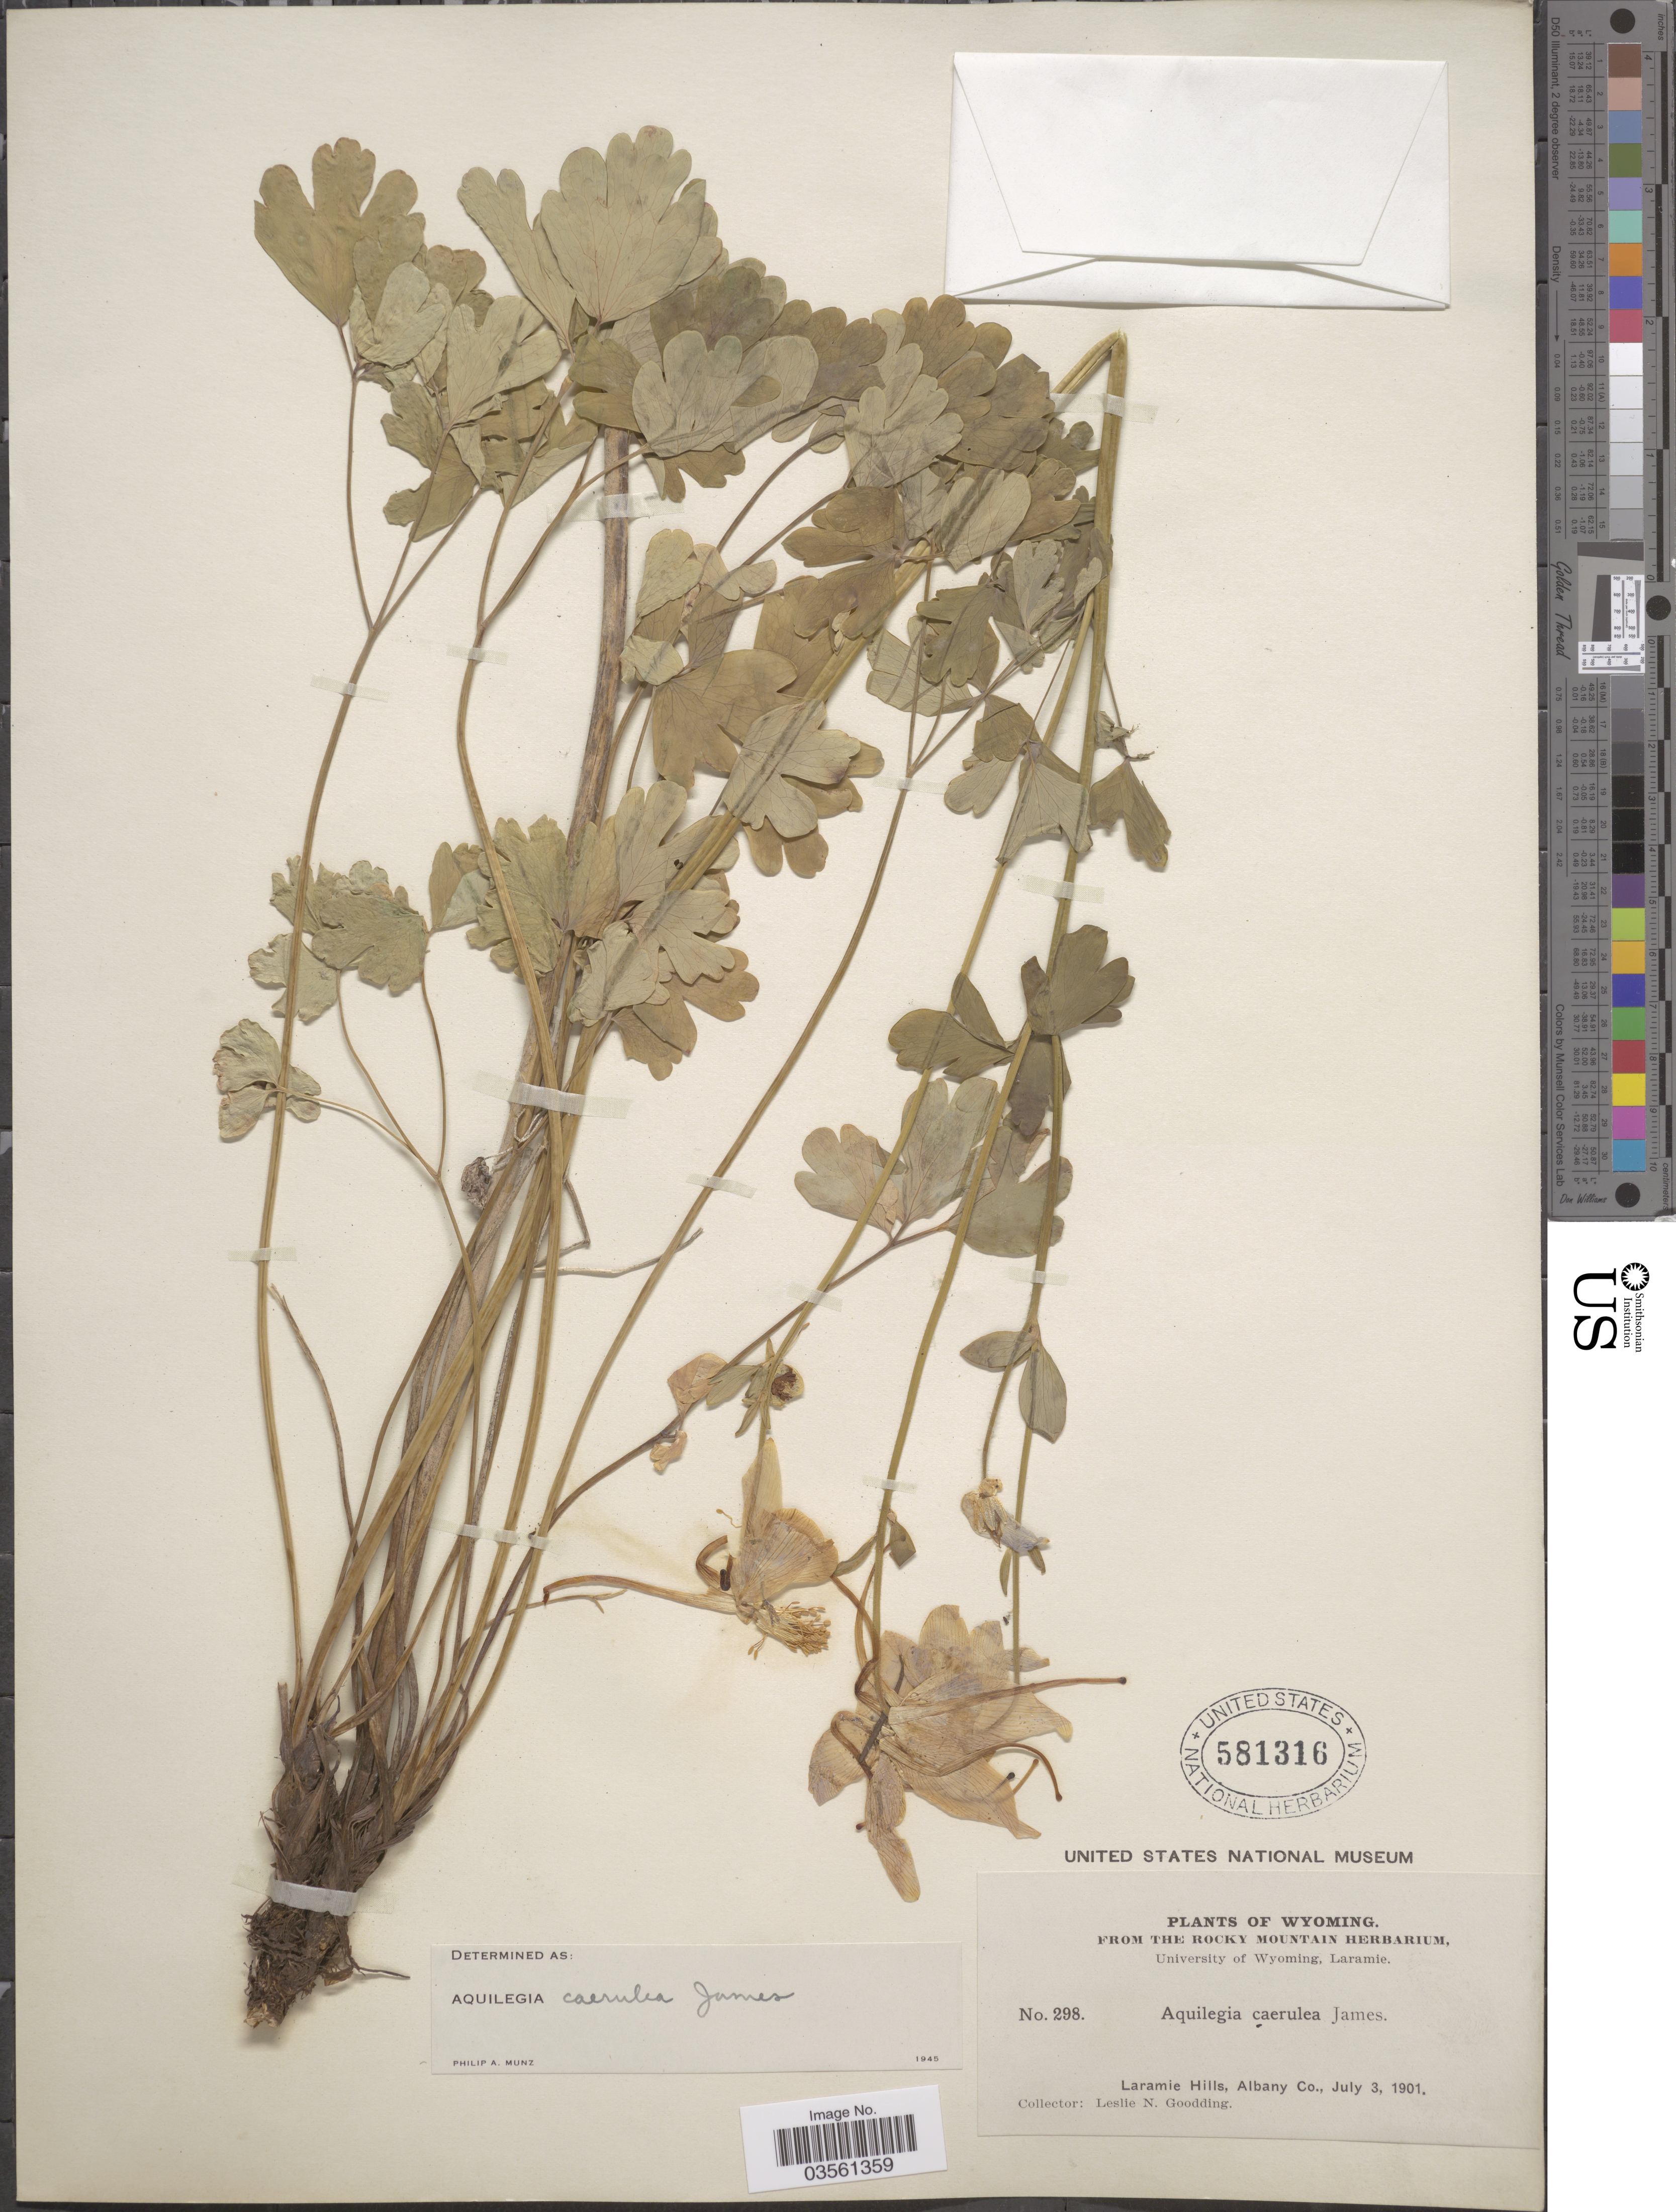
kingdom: Plantae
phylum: Tracheophyta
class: Magnoliopsida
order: Ranunculales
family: Ranunculaceae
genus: Aquilegia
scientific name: Aquilegia coerulea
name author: E. James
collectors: L. N. Goodding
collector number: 298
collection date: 1901-07-03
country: United States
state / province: Wyoming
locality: Laramie Hills, Albany Co.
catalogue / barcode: US 581316